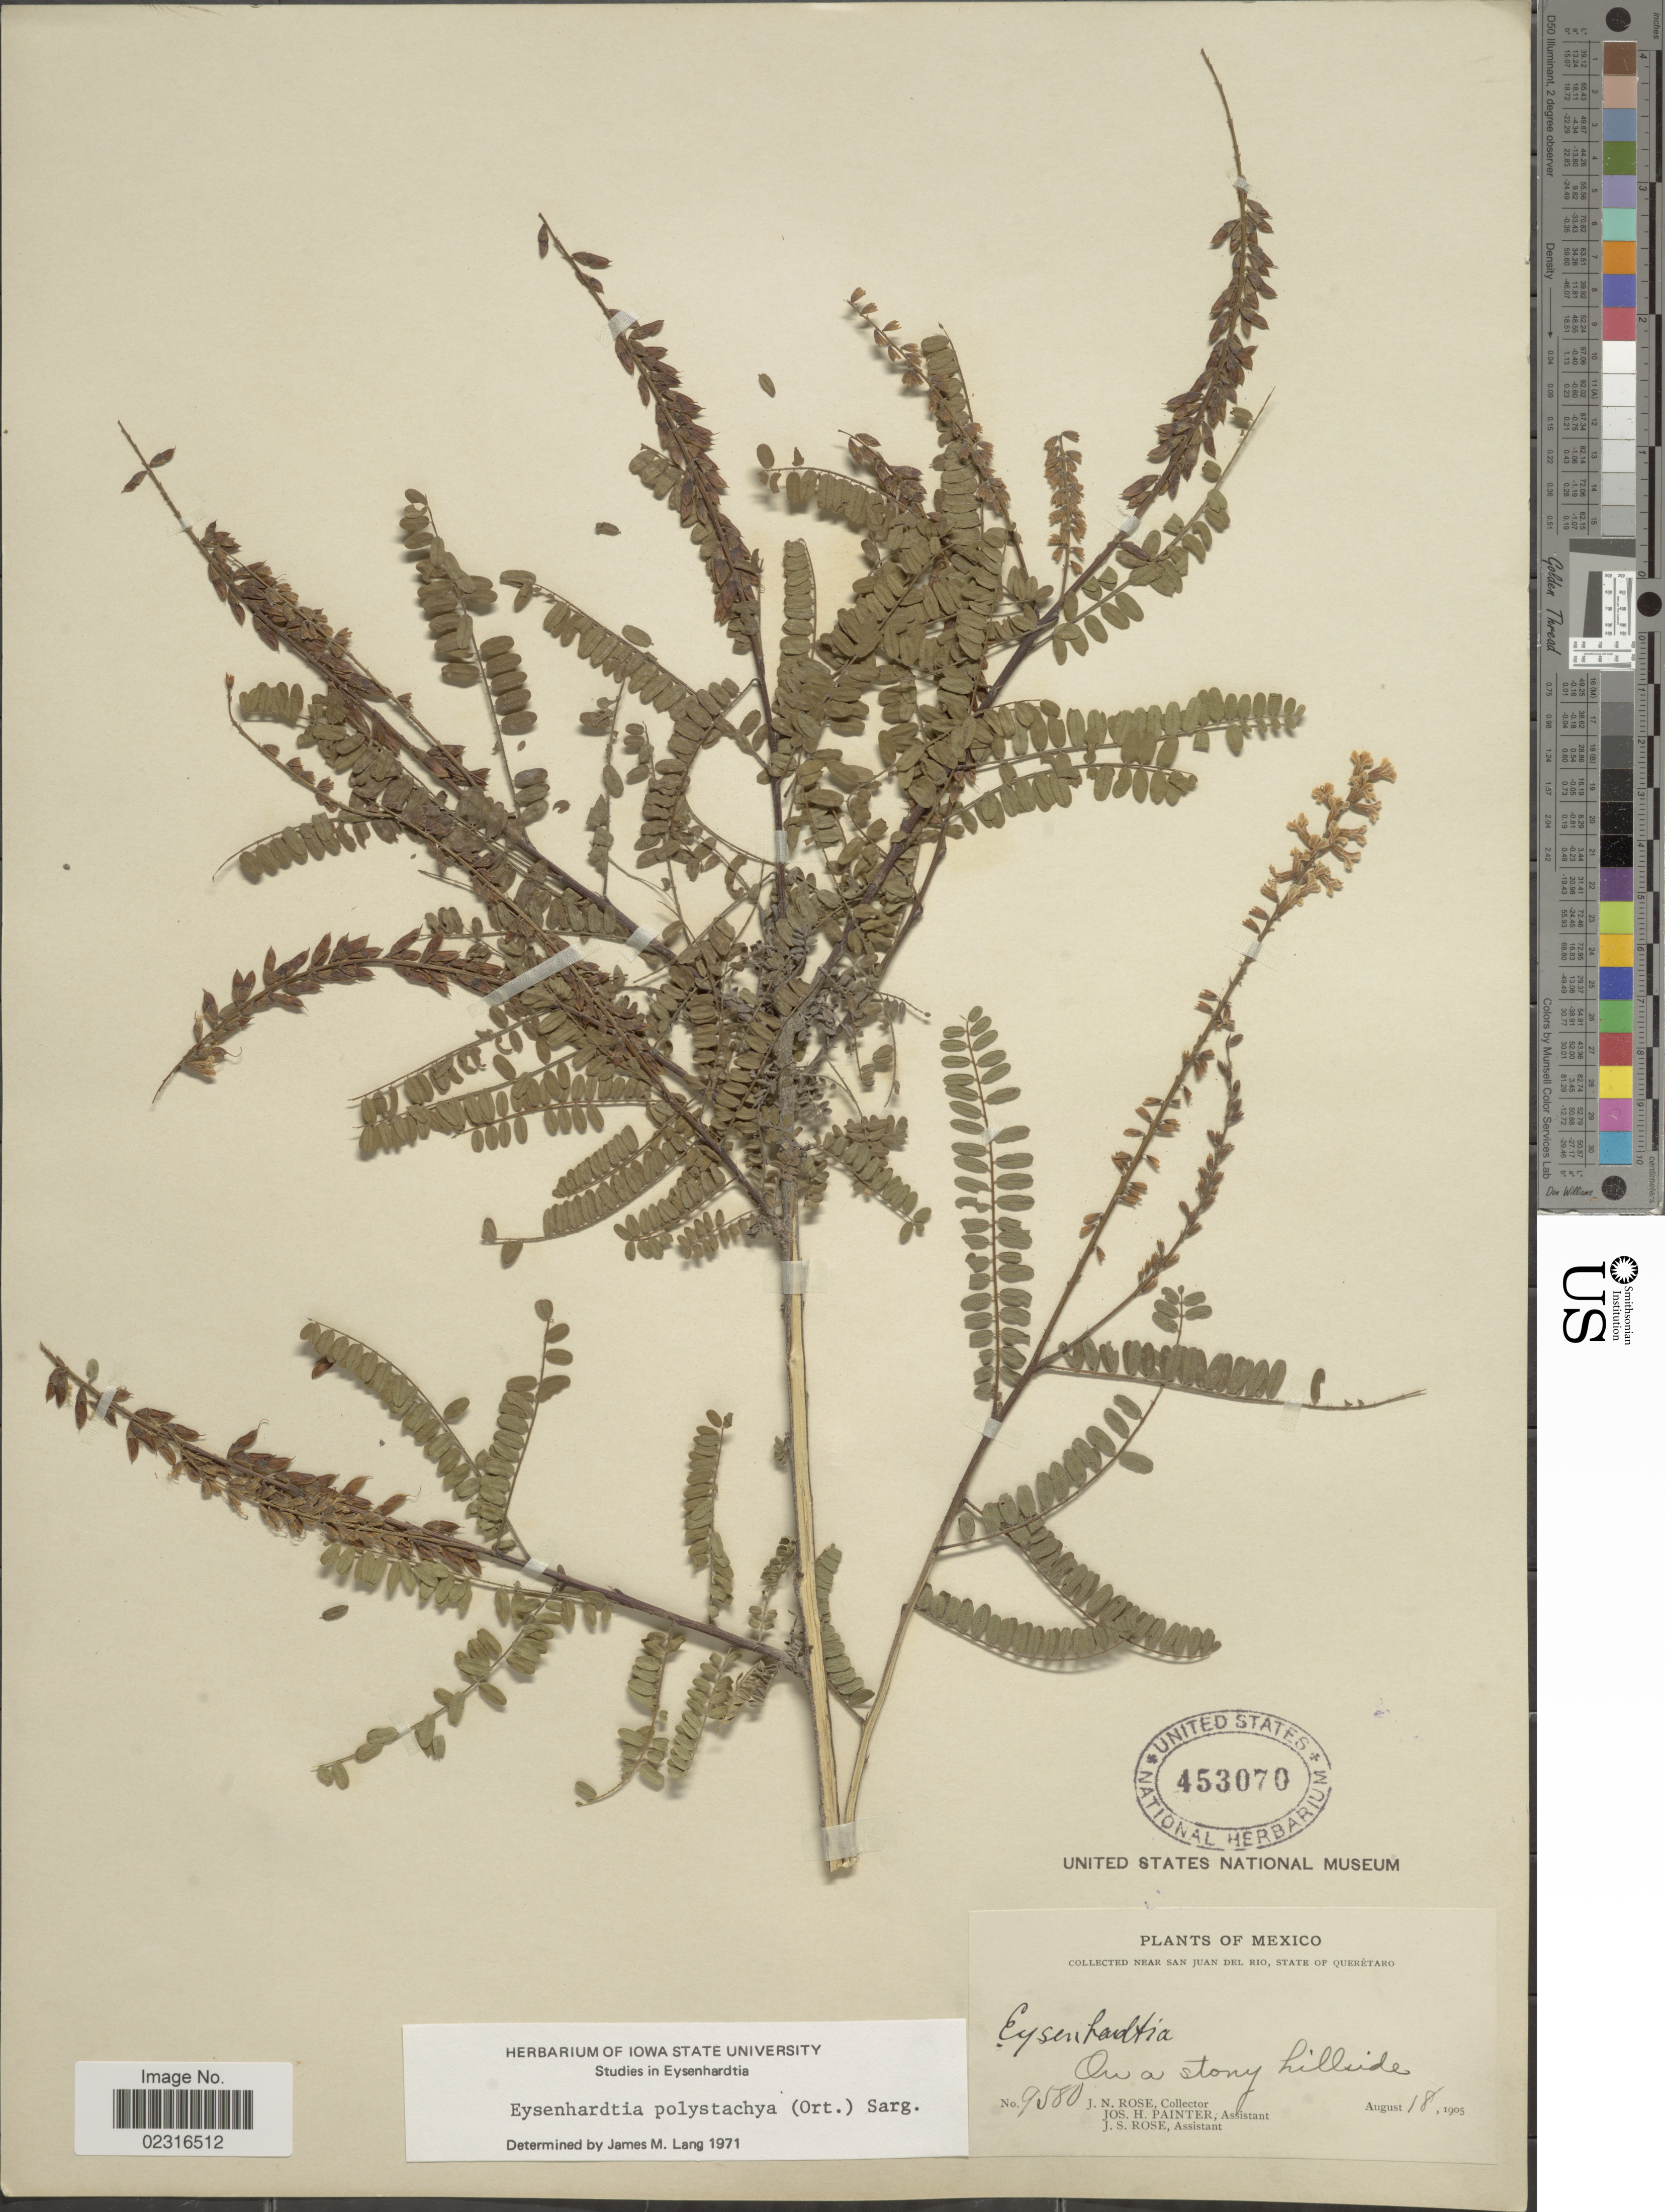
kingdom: Plantae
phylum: Tracheophyta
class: Magnoliopsida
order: Fabales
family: Fabaceae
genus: Eysenhardtia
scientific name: Eysenhardtia polystachya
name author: (Ortega) Sarg.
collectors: J. N. Rose, J. H. Painter & J. S. Rose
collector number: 9580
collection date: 1905-08-18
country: Mexico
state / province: Querétaro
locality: Near San Juan del Rio, on a stony hillside.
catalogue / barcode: US 453070